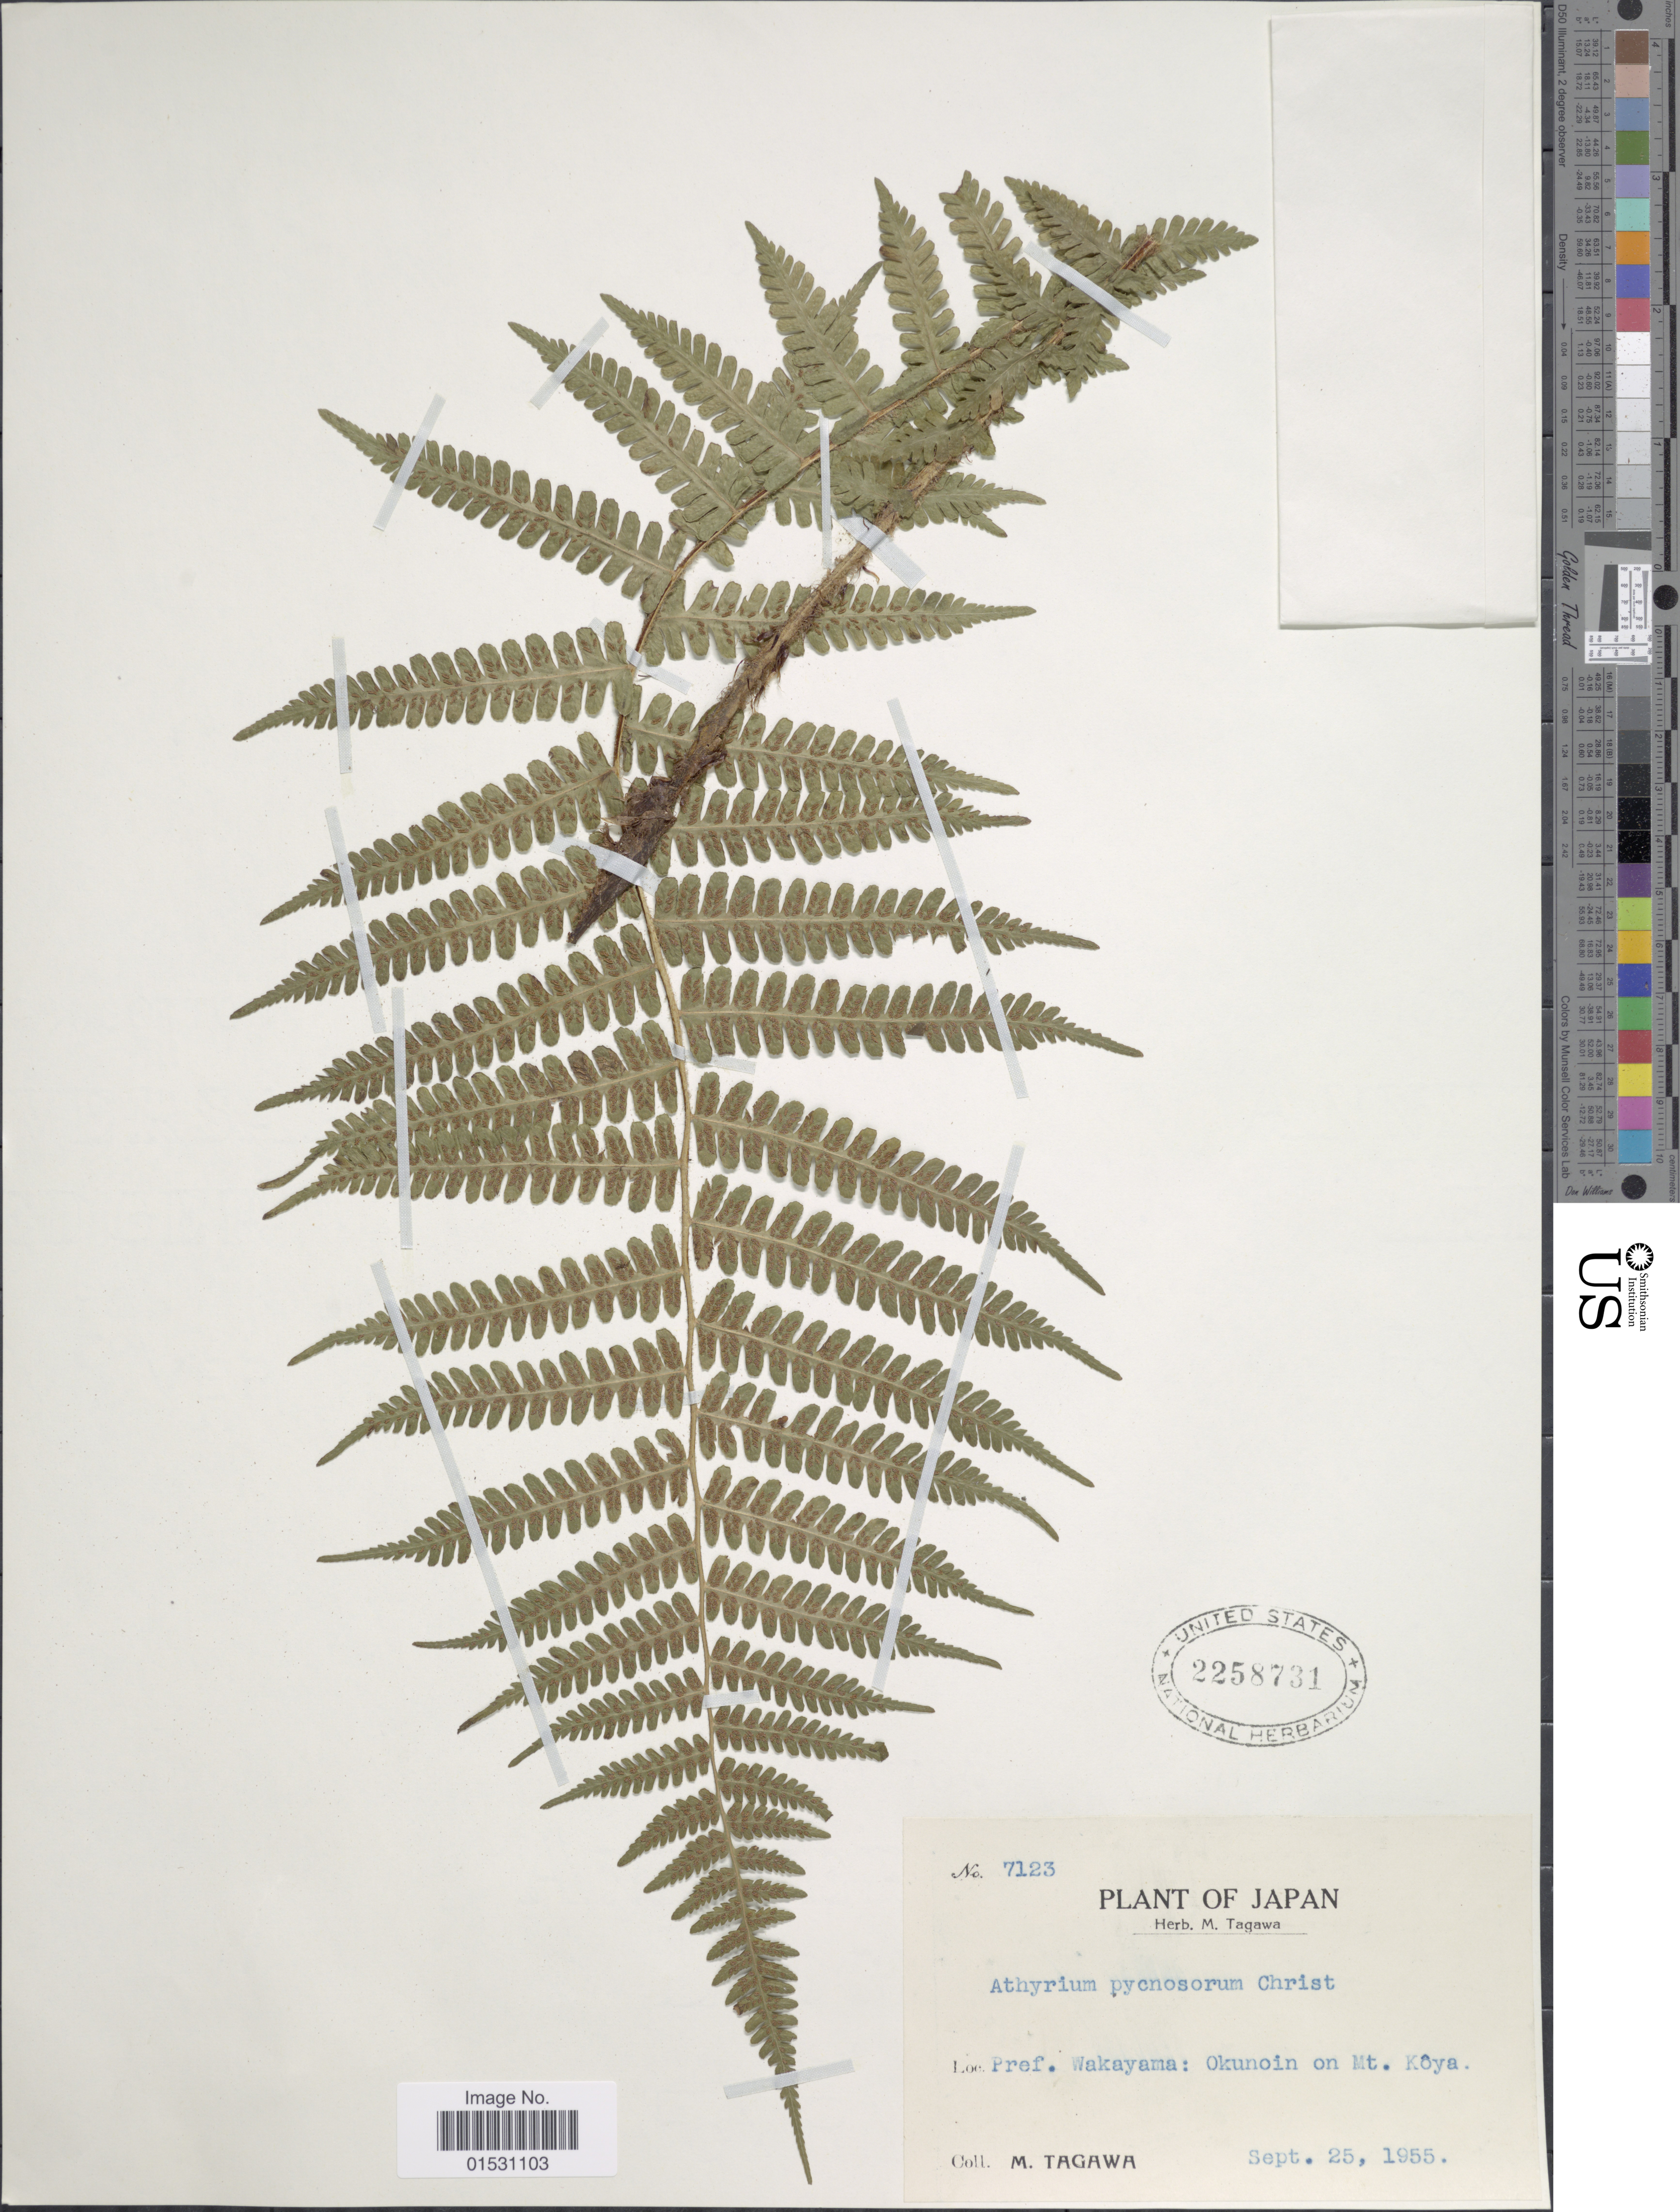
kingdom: Plantae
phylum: Tracheophyta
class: Polypodiopsida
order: Polypodiales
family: Athyriaceae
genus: Athyrium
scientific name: Athyrium pycnosorum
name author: Christ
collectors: M. Tagawa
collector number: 7123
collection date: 1955-09-25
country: Japan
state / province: Wakayama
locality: Pref. Wakayama: Okunoin on Mt. Koya.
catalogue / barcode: US 2258731